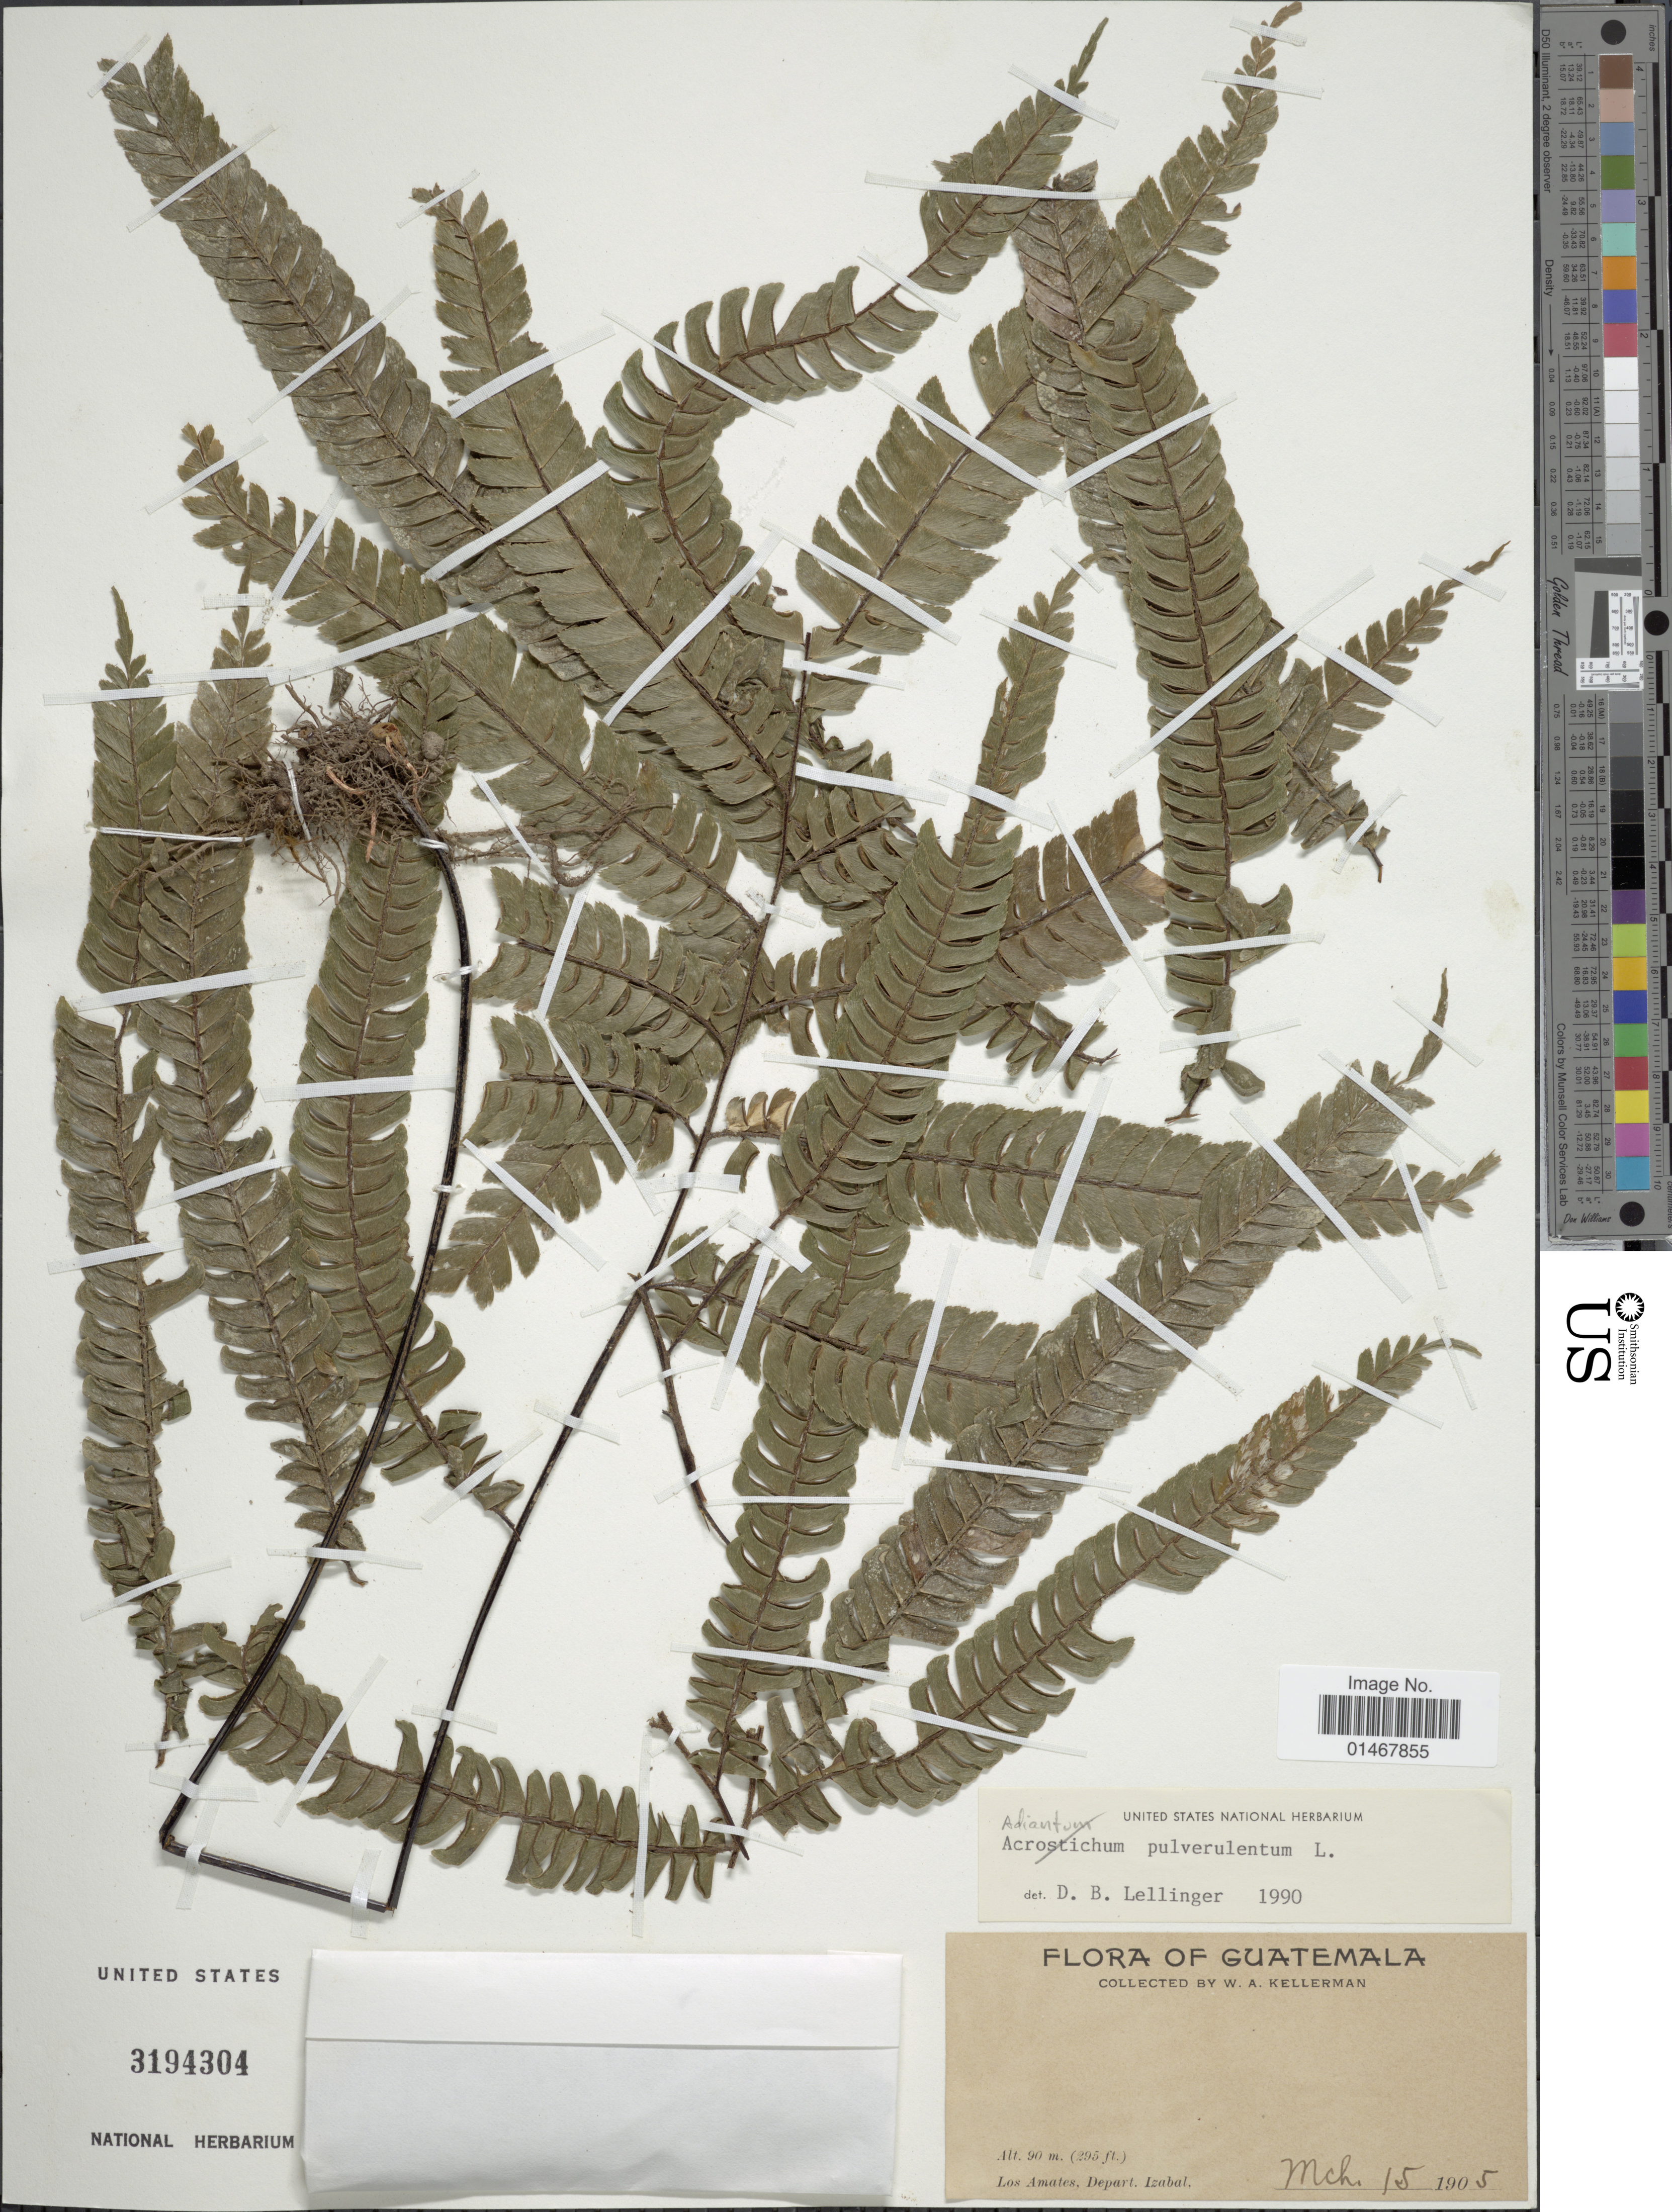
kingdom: Plantae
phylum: Tracheophyta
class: Polypodiopsida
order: Polypodiales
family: Pteridaceae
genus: Adiantum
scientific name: Adiantum pulverulentum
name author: L.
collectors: W. A. Kellermann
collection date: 1905-03-15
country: Guatemala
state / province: Izabal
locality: Amates, Depart. Izabal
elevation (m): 90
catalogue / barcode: US 3194304